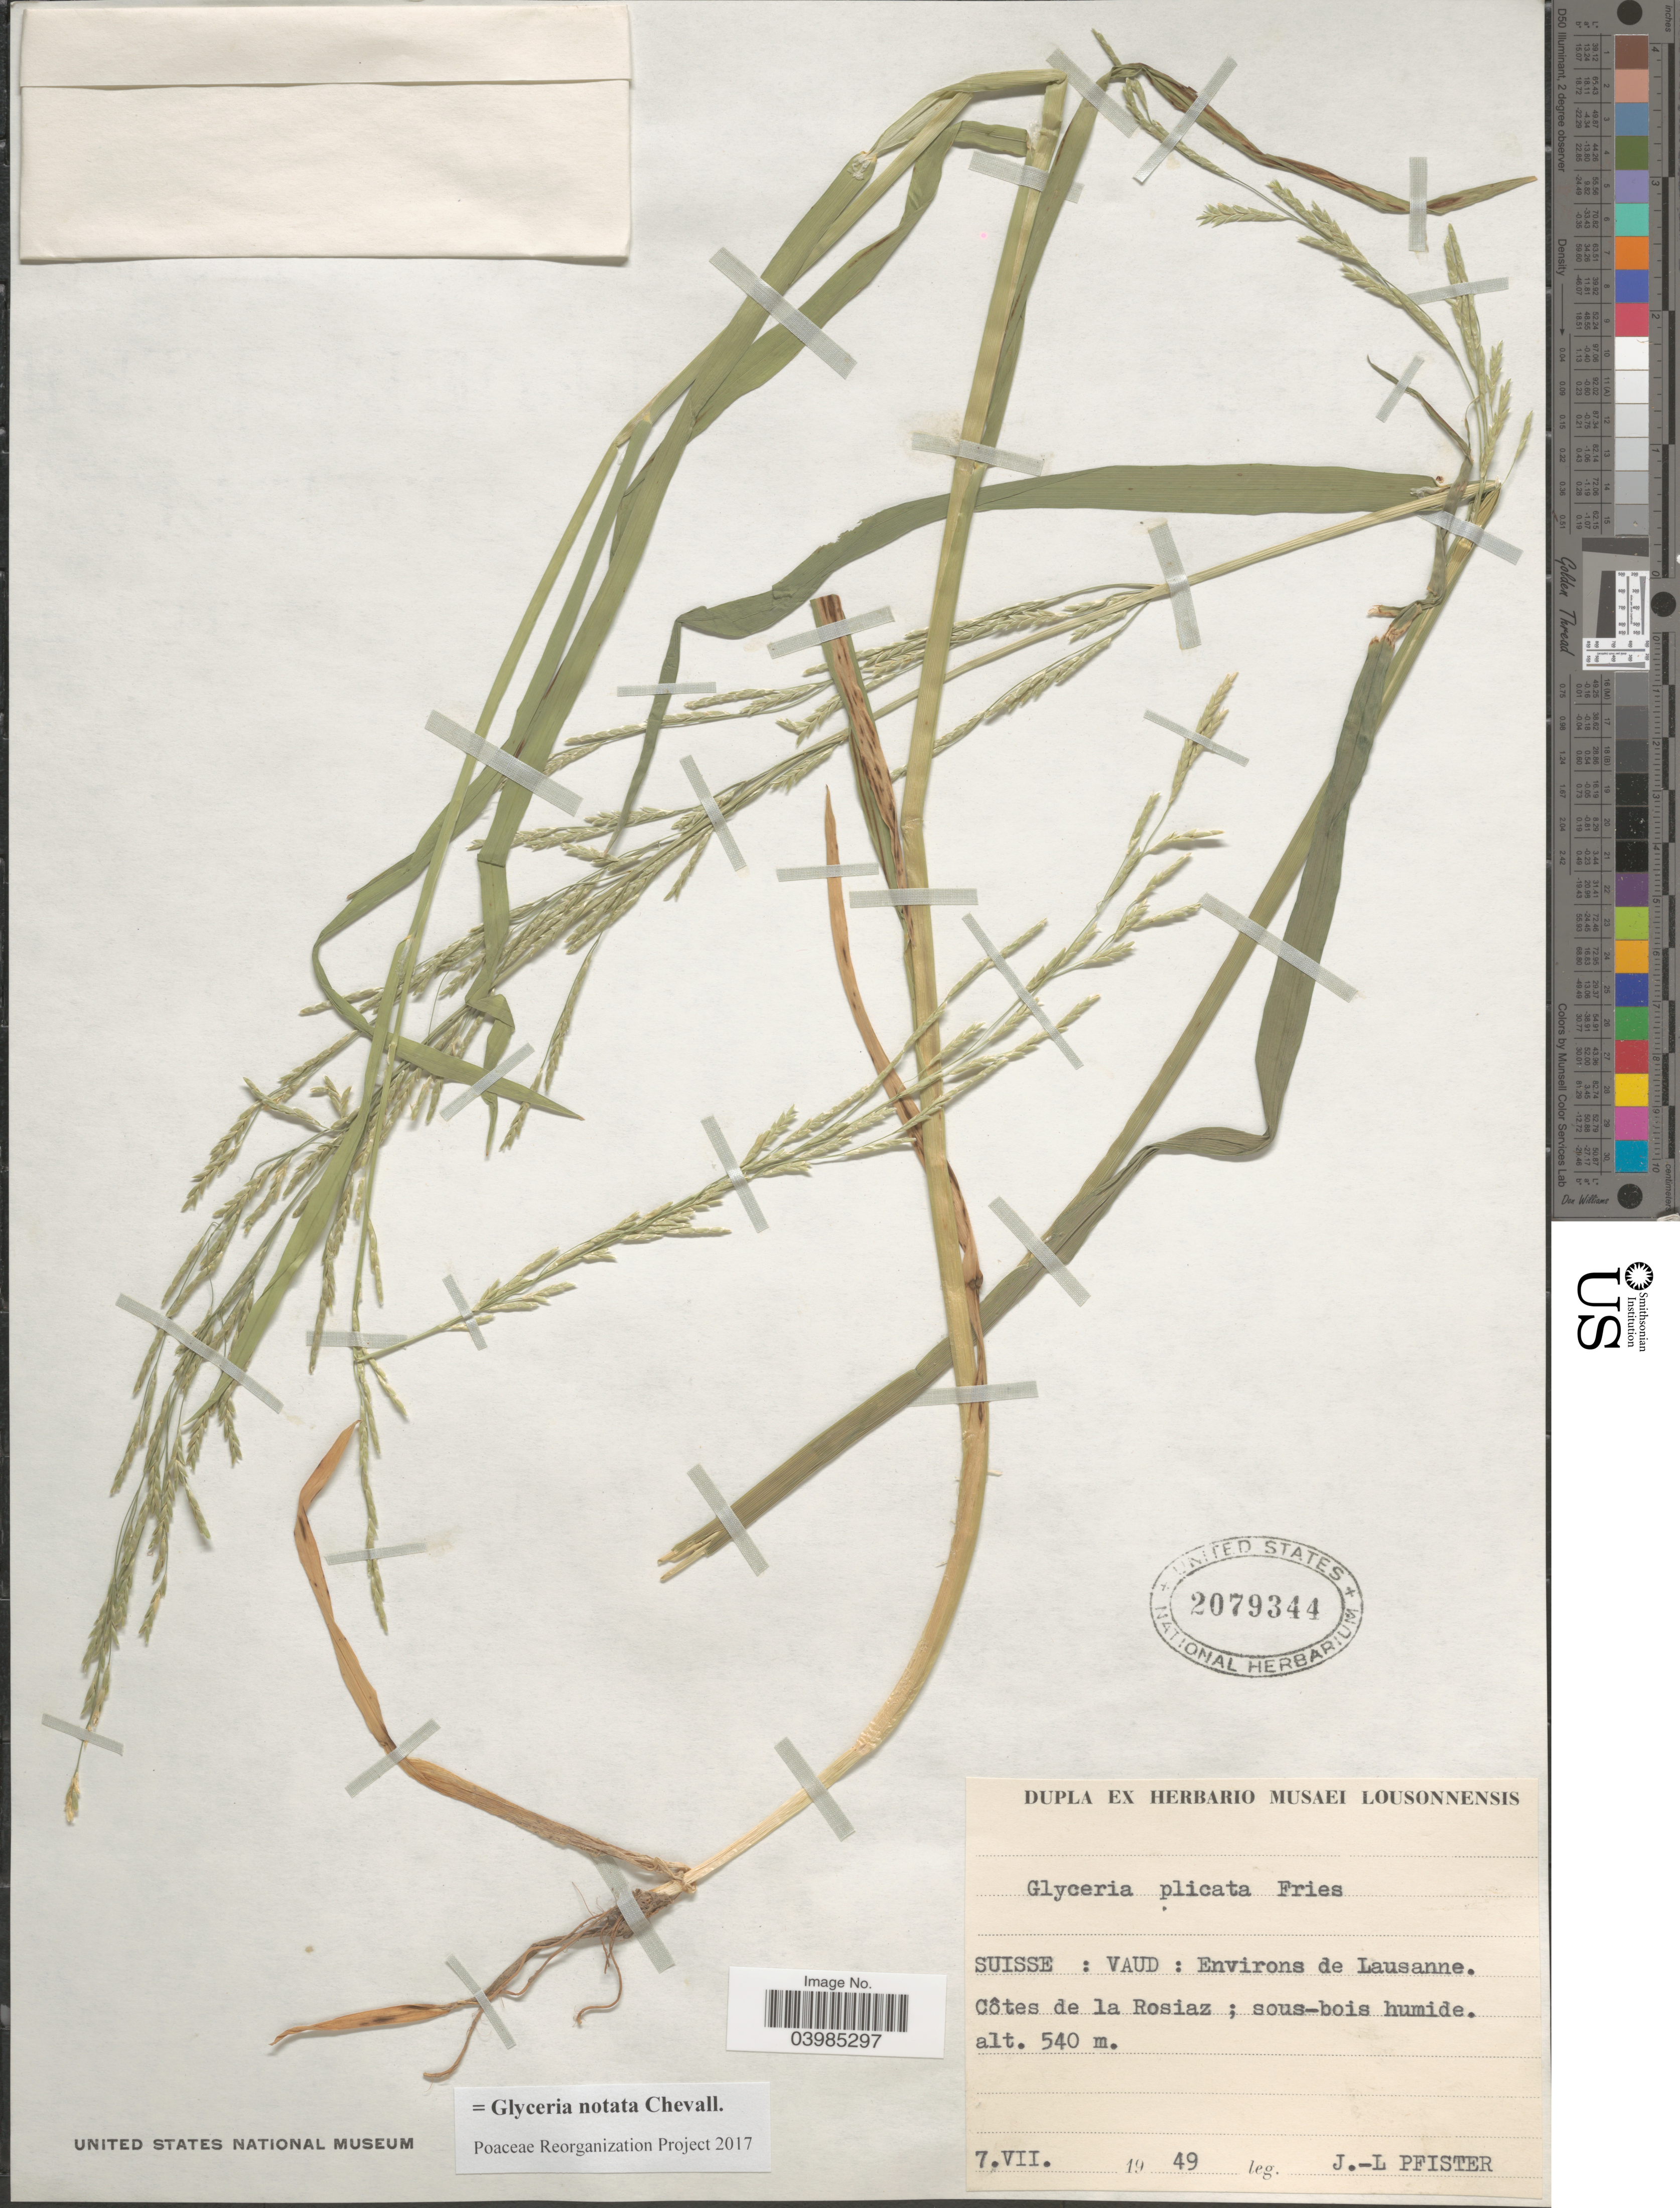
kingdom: Plantae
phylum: Tracheophyta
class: Liliopsida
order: Poales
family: Poaceae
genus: Glyceria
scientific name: Glyceria notata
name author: Chevall.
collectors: J. Pfister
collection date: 1949-08-07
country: Switzerland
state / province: Vaud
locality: Suisse: Environs de Lausanne. Côtes de la Rosiaz.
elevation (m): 540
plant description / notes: Mullinger, M.D. - University of Vermont - leaf tissue:DNA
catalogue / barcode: US 2079344